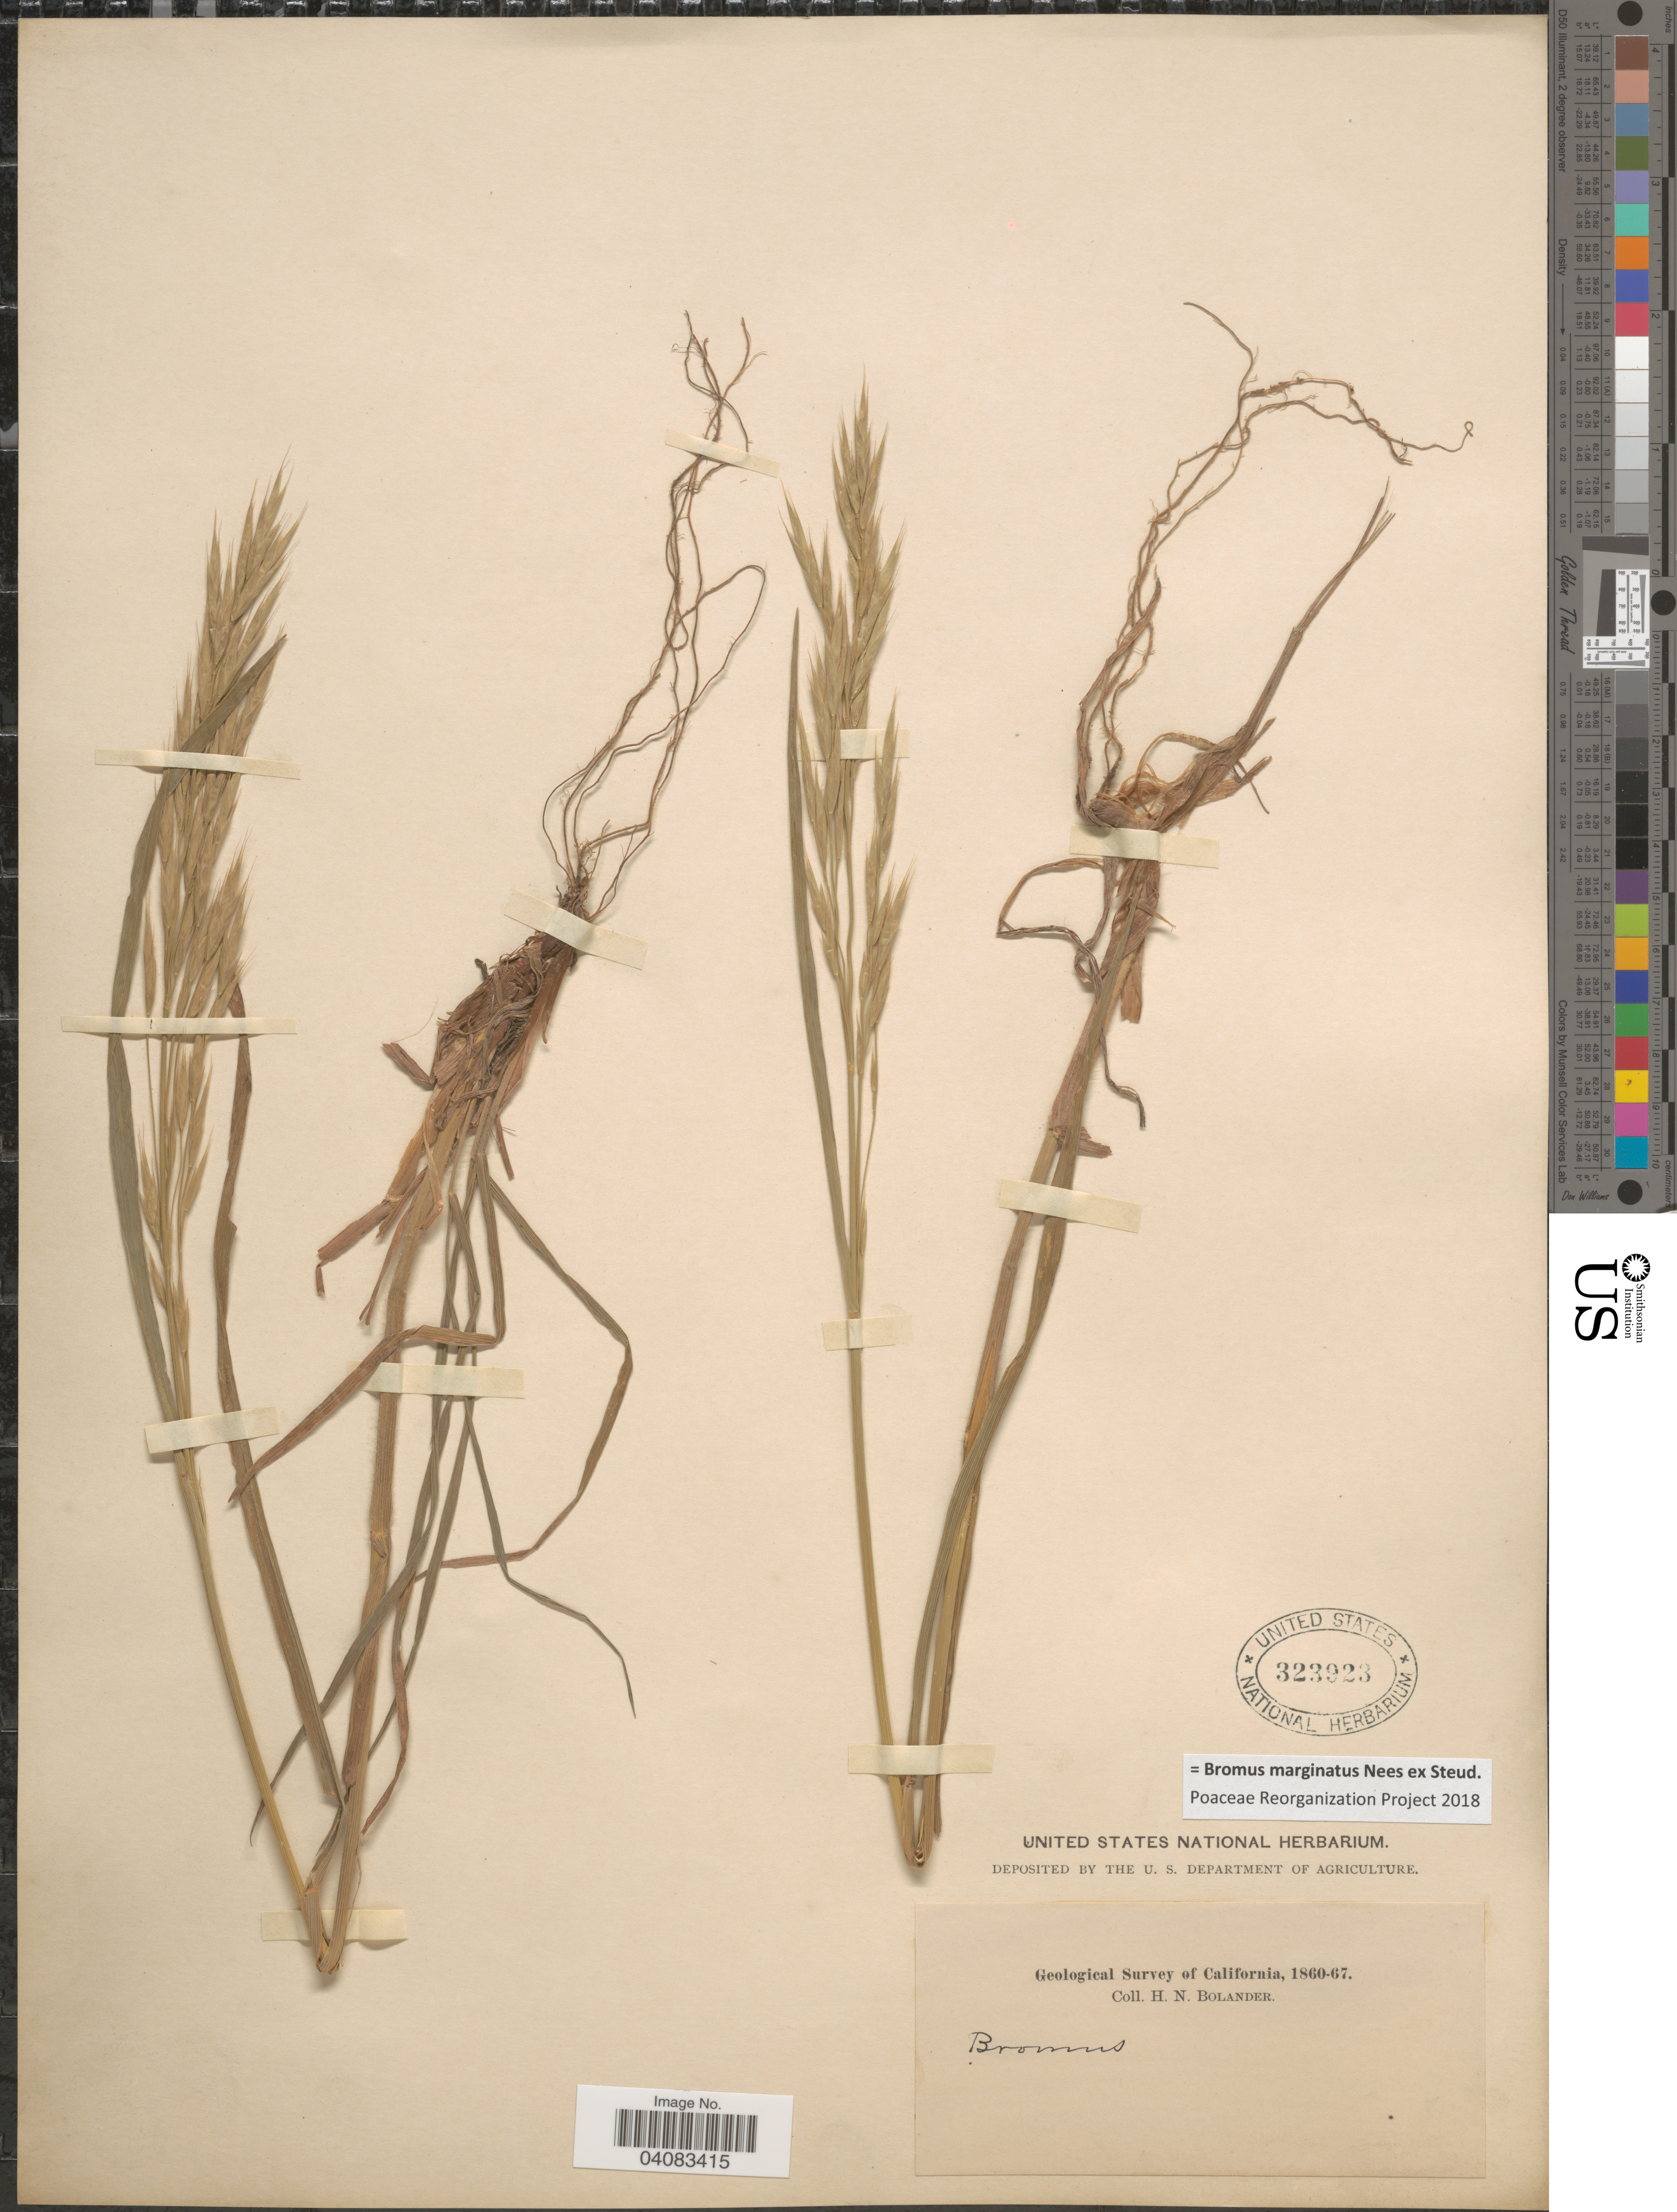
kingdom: Plantae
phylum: Tracheophyta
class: Liliopsida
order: Poales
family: Poaceae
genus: Bromus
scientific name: Bromus marginatus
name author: Nees ex Steud.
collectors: H. Bolander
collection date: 1860/1867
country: United States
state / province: California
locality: Geological Survey of California, 1860-67.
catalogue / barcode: US 323923